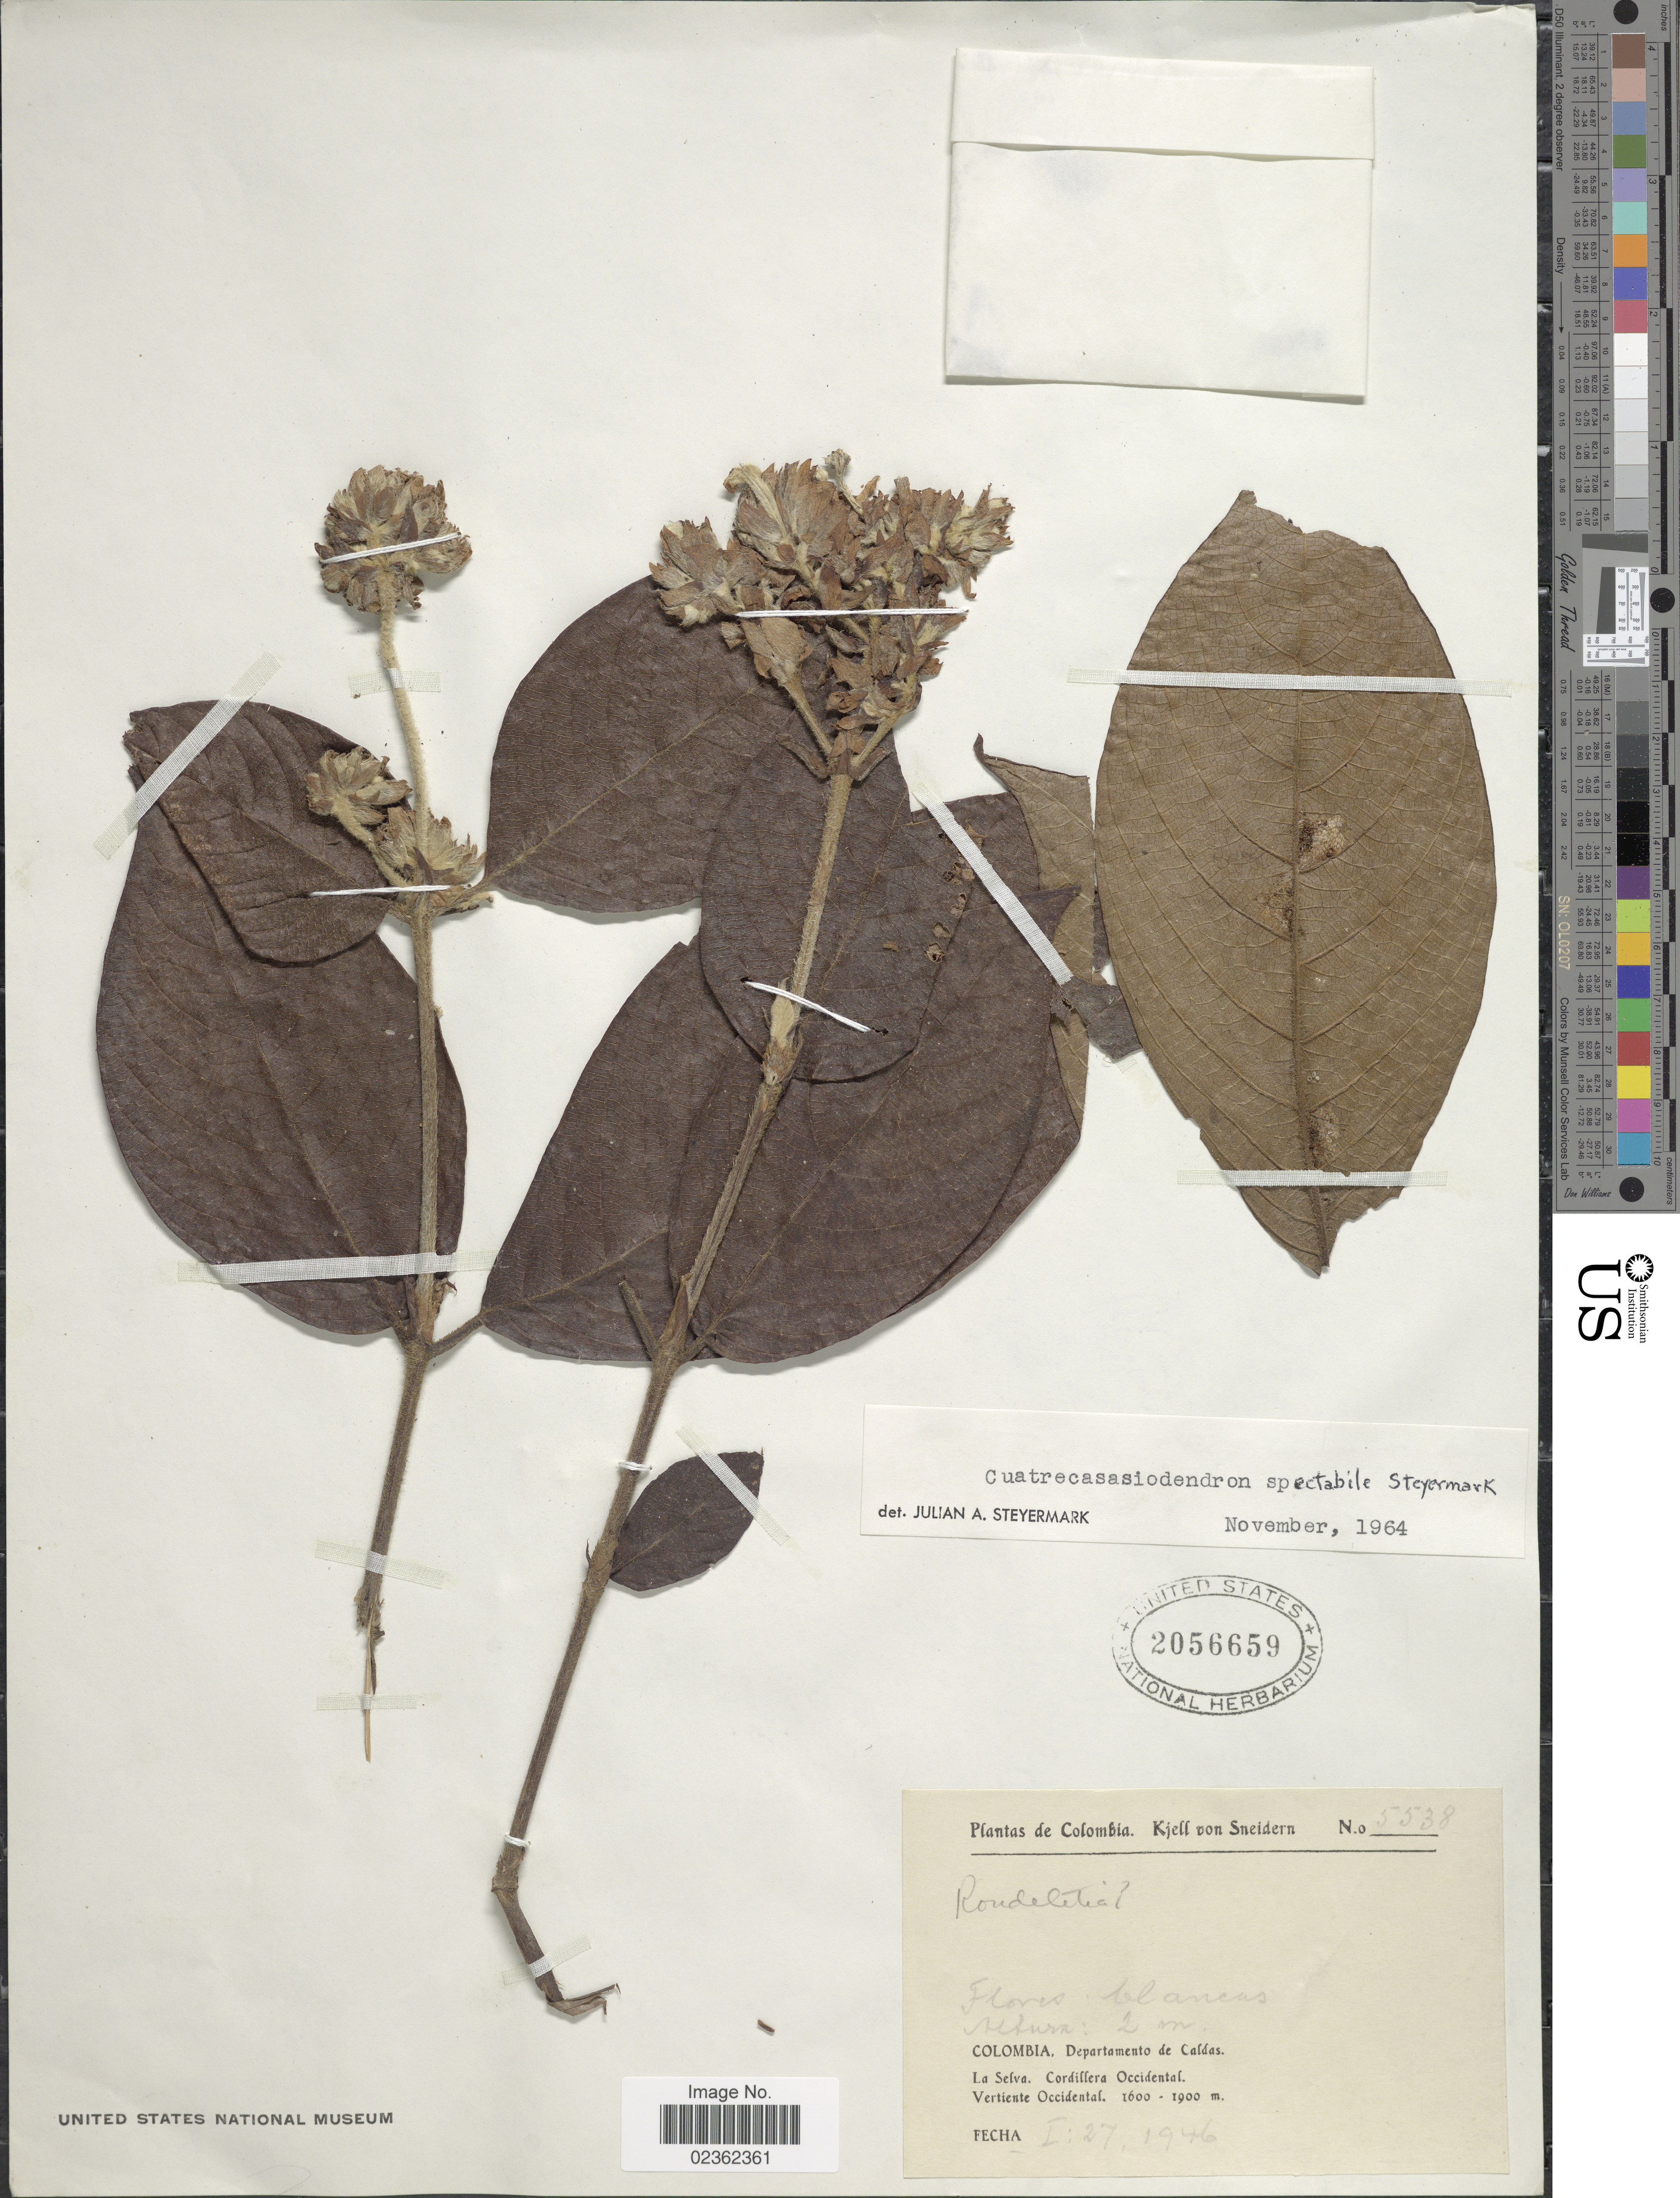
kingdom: Plantae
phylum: Tracheophyta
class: Magnoliopsida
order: Gentianales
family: Rubiaceae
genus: Cuatrecasasiodendron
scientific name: Cuatrecasasiodendron spectabile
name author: Steyerm.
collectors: K. von Sneidern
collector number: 5538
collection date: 1946-01-27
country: Colombia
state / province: Caldas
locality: La Selva, Cordillera Occidental, Vertiente Occidental.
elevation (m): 1600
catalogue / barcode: US 2056659